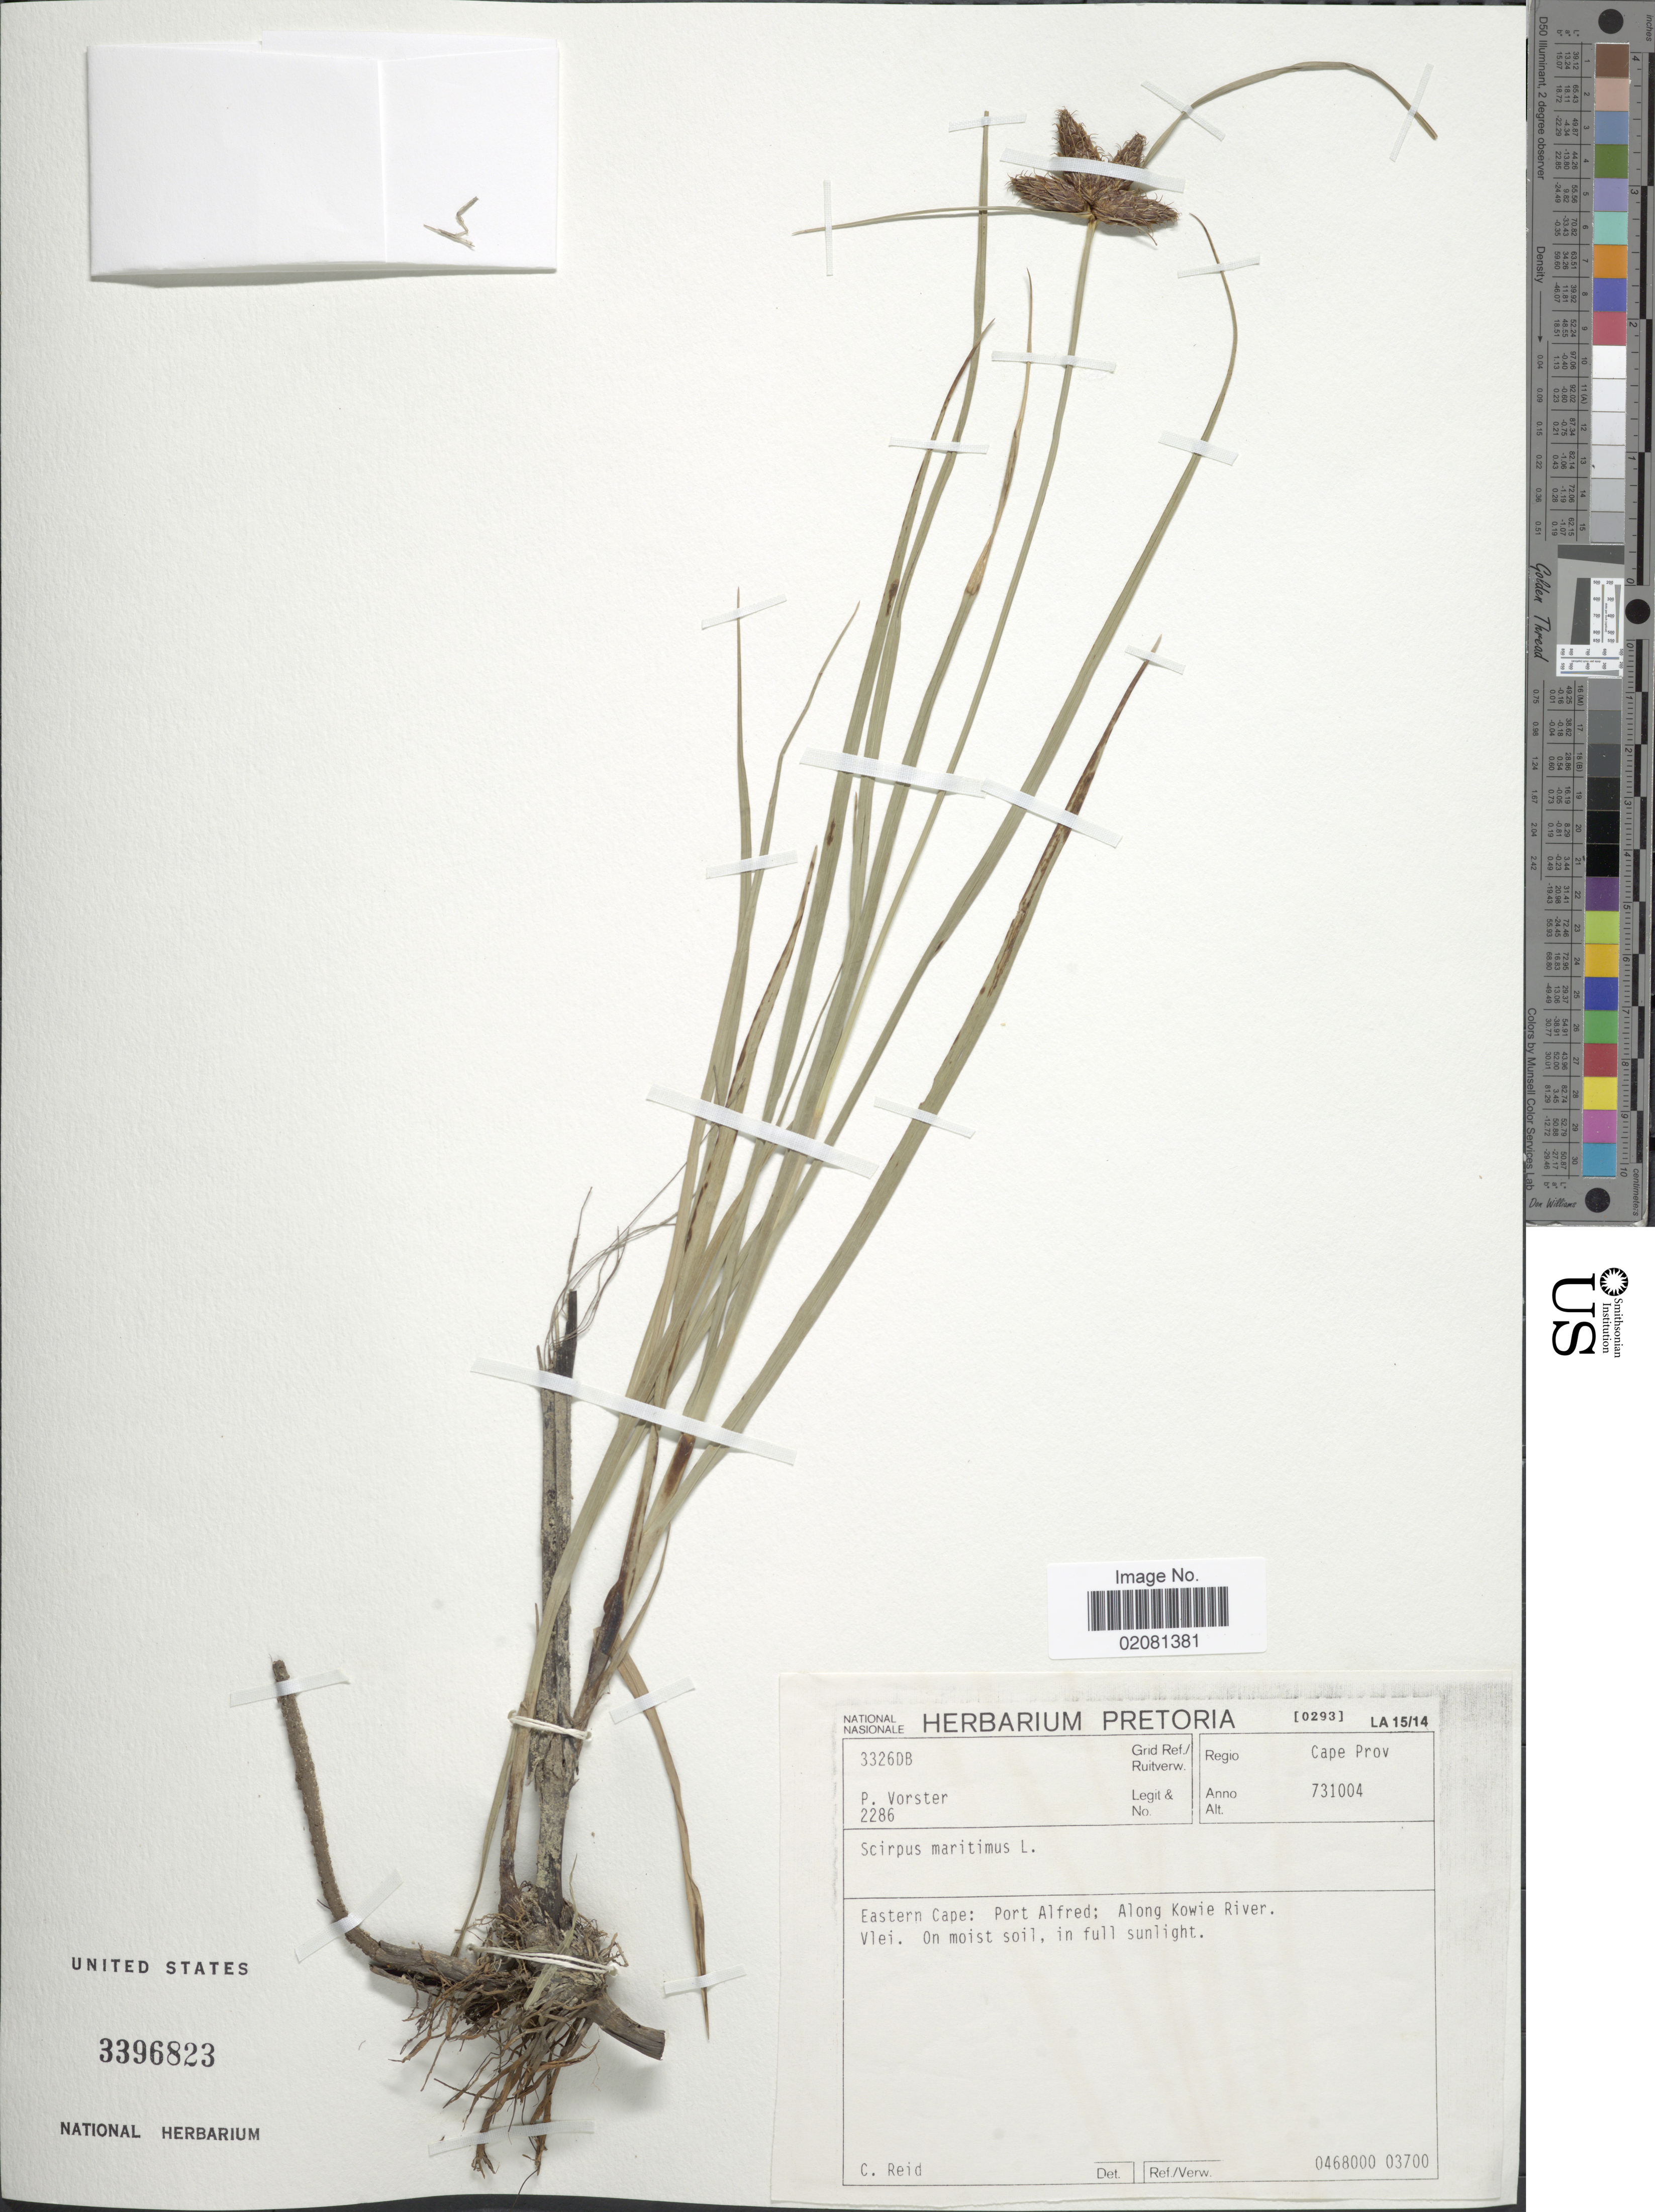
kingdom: Plantae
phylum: Tracheophyta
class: Liliopsida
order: Poales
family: Cyperaceae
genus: Bolboschoenus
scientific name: Bolboschoenus maritimus subsp. maritimus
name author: (L.) Palla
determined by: Strong, Mark T., (BOT), Smithsonian Institution - National Museum of Natural History (UNITED STATES)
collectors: P. Vorster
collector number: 2286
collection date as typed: Transcribed d/m/y: 1/10/73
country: South Africa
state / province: Eastern Cape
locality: Eastern Cape: Port Alfred; Along Kowie River. Vlei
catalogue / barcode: US 3396823